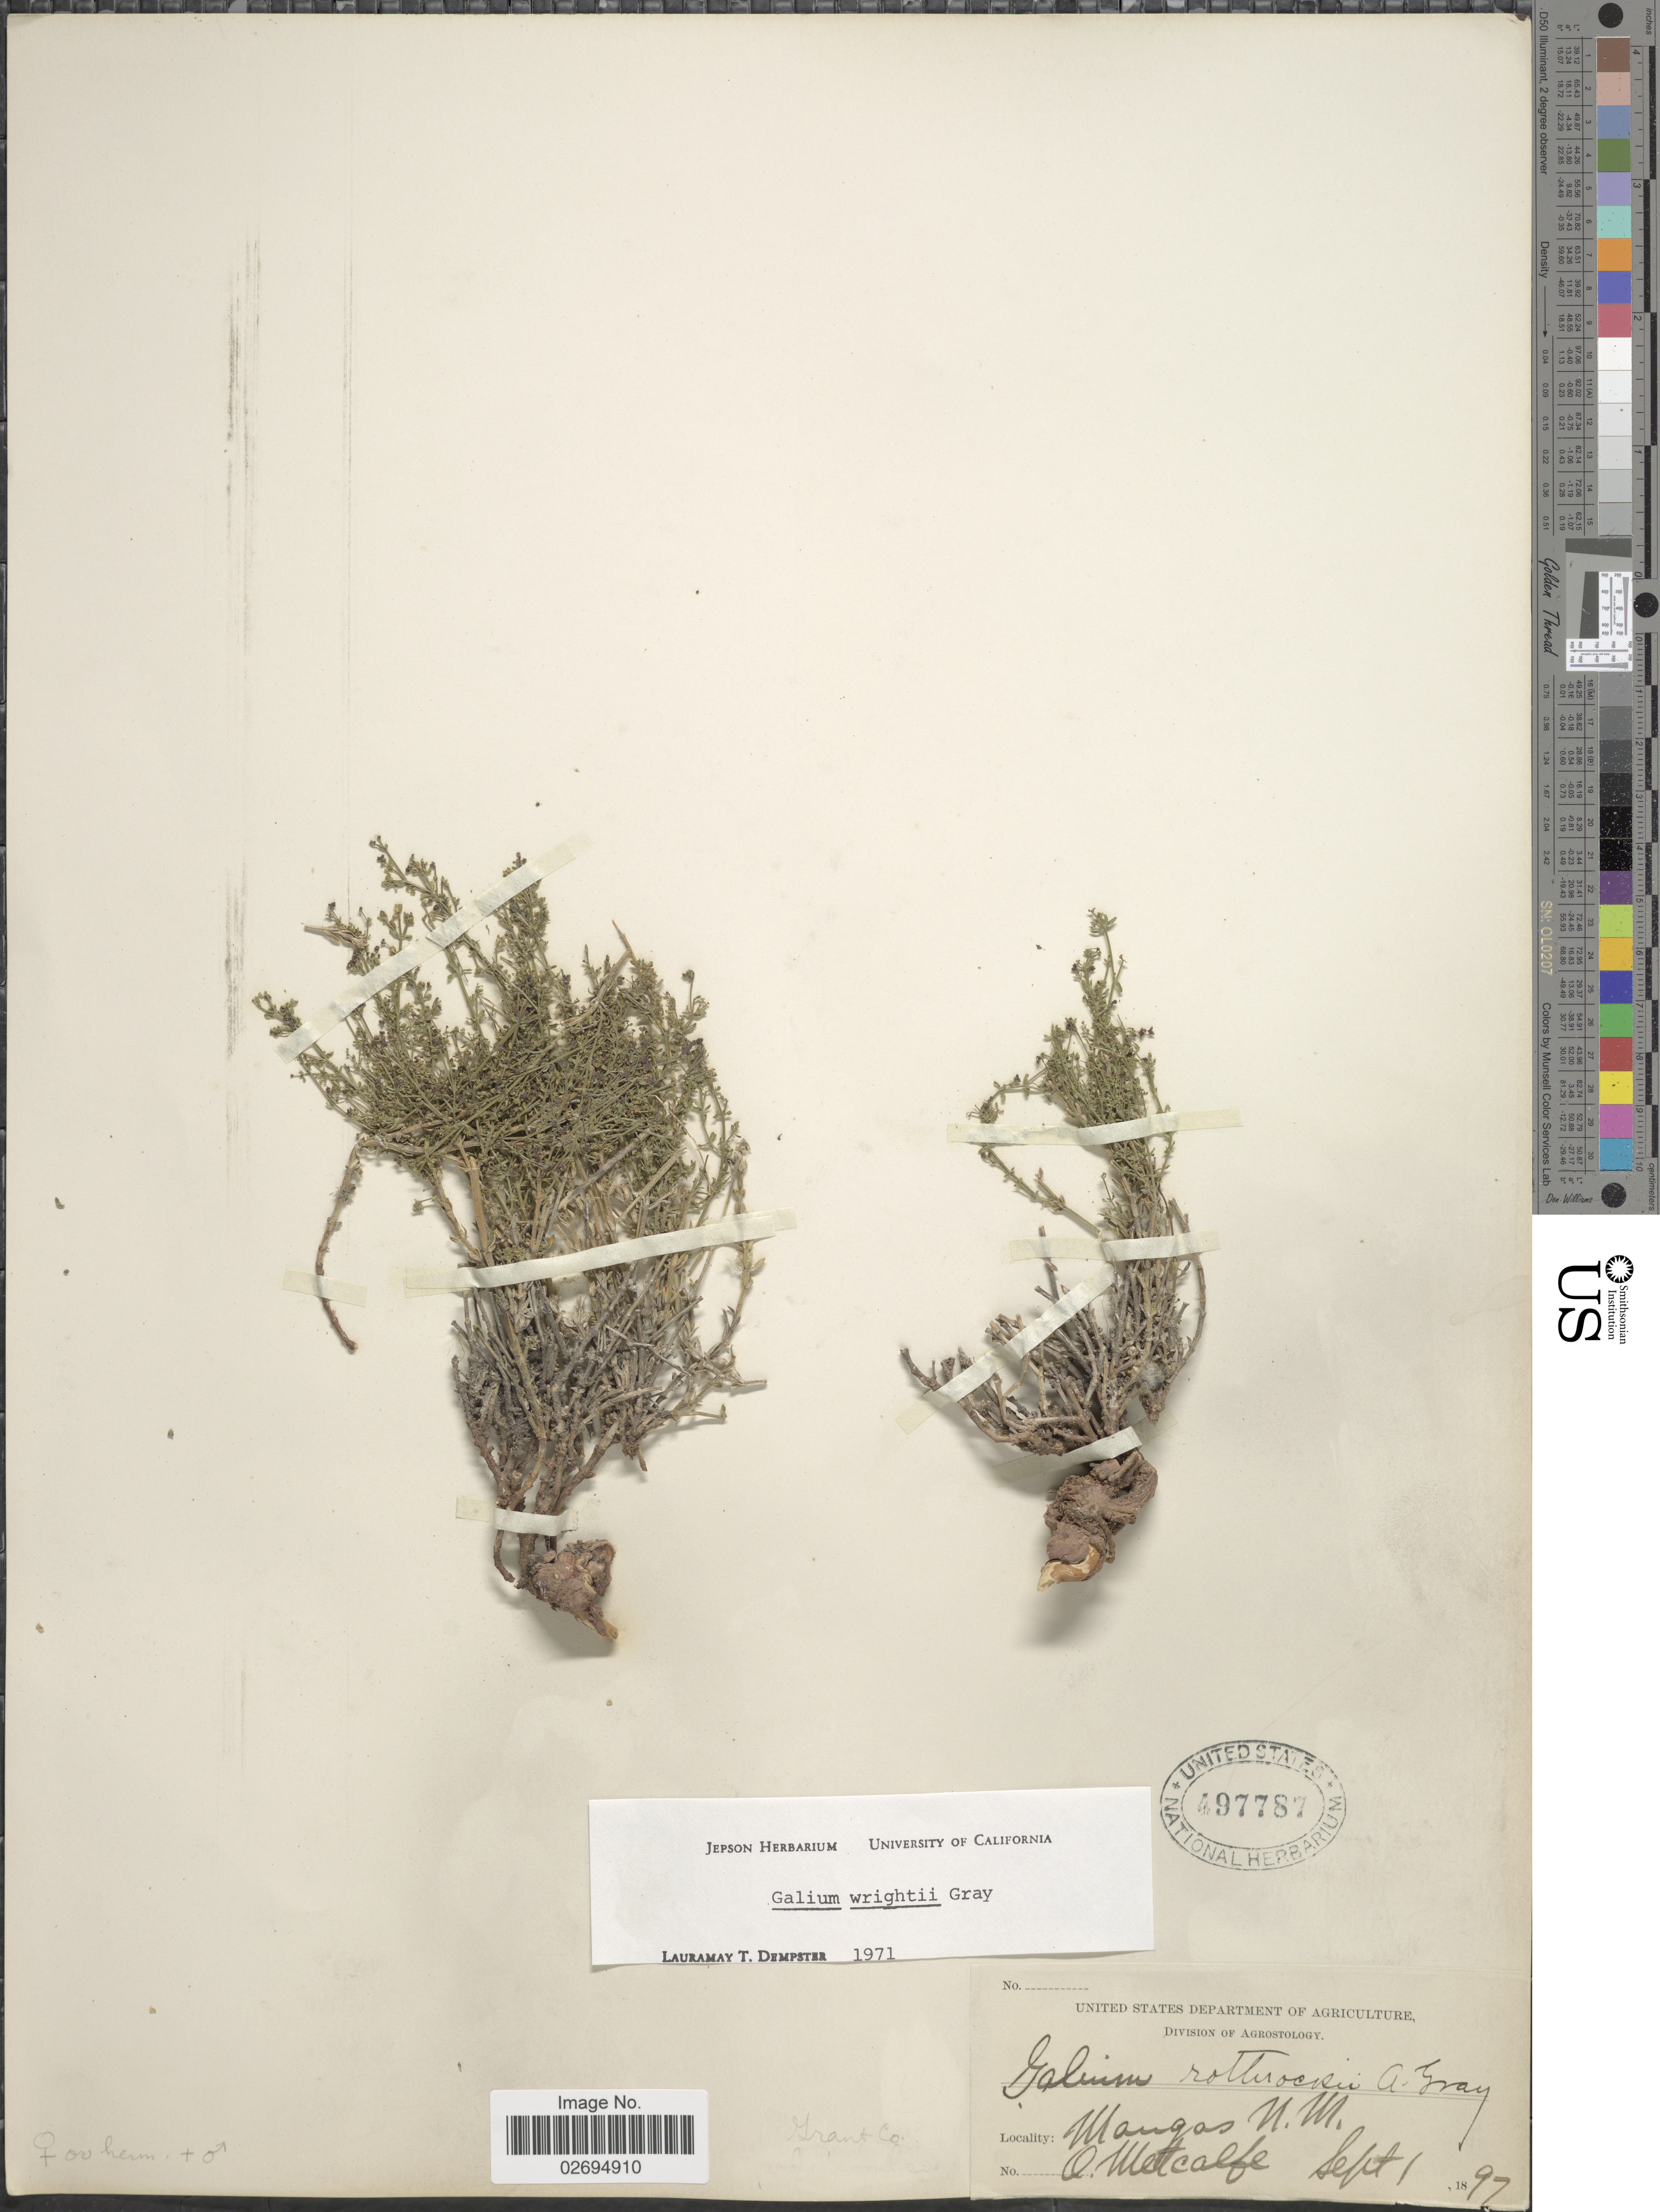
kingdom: Plantae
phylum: Tracheophyta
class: Magnoliopsida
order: Gentianales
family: Rubiaceae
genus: Galium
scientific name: Galium wrightii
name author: A. Gray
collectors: O. B. Metcalfe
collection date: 1897-09-01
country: United States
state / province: New Mexico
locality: Mangas, Grant Co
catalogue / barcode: US 497787